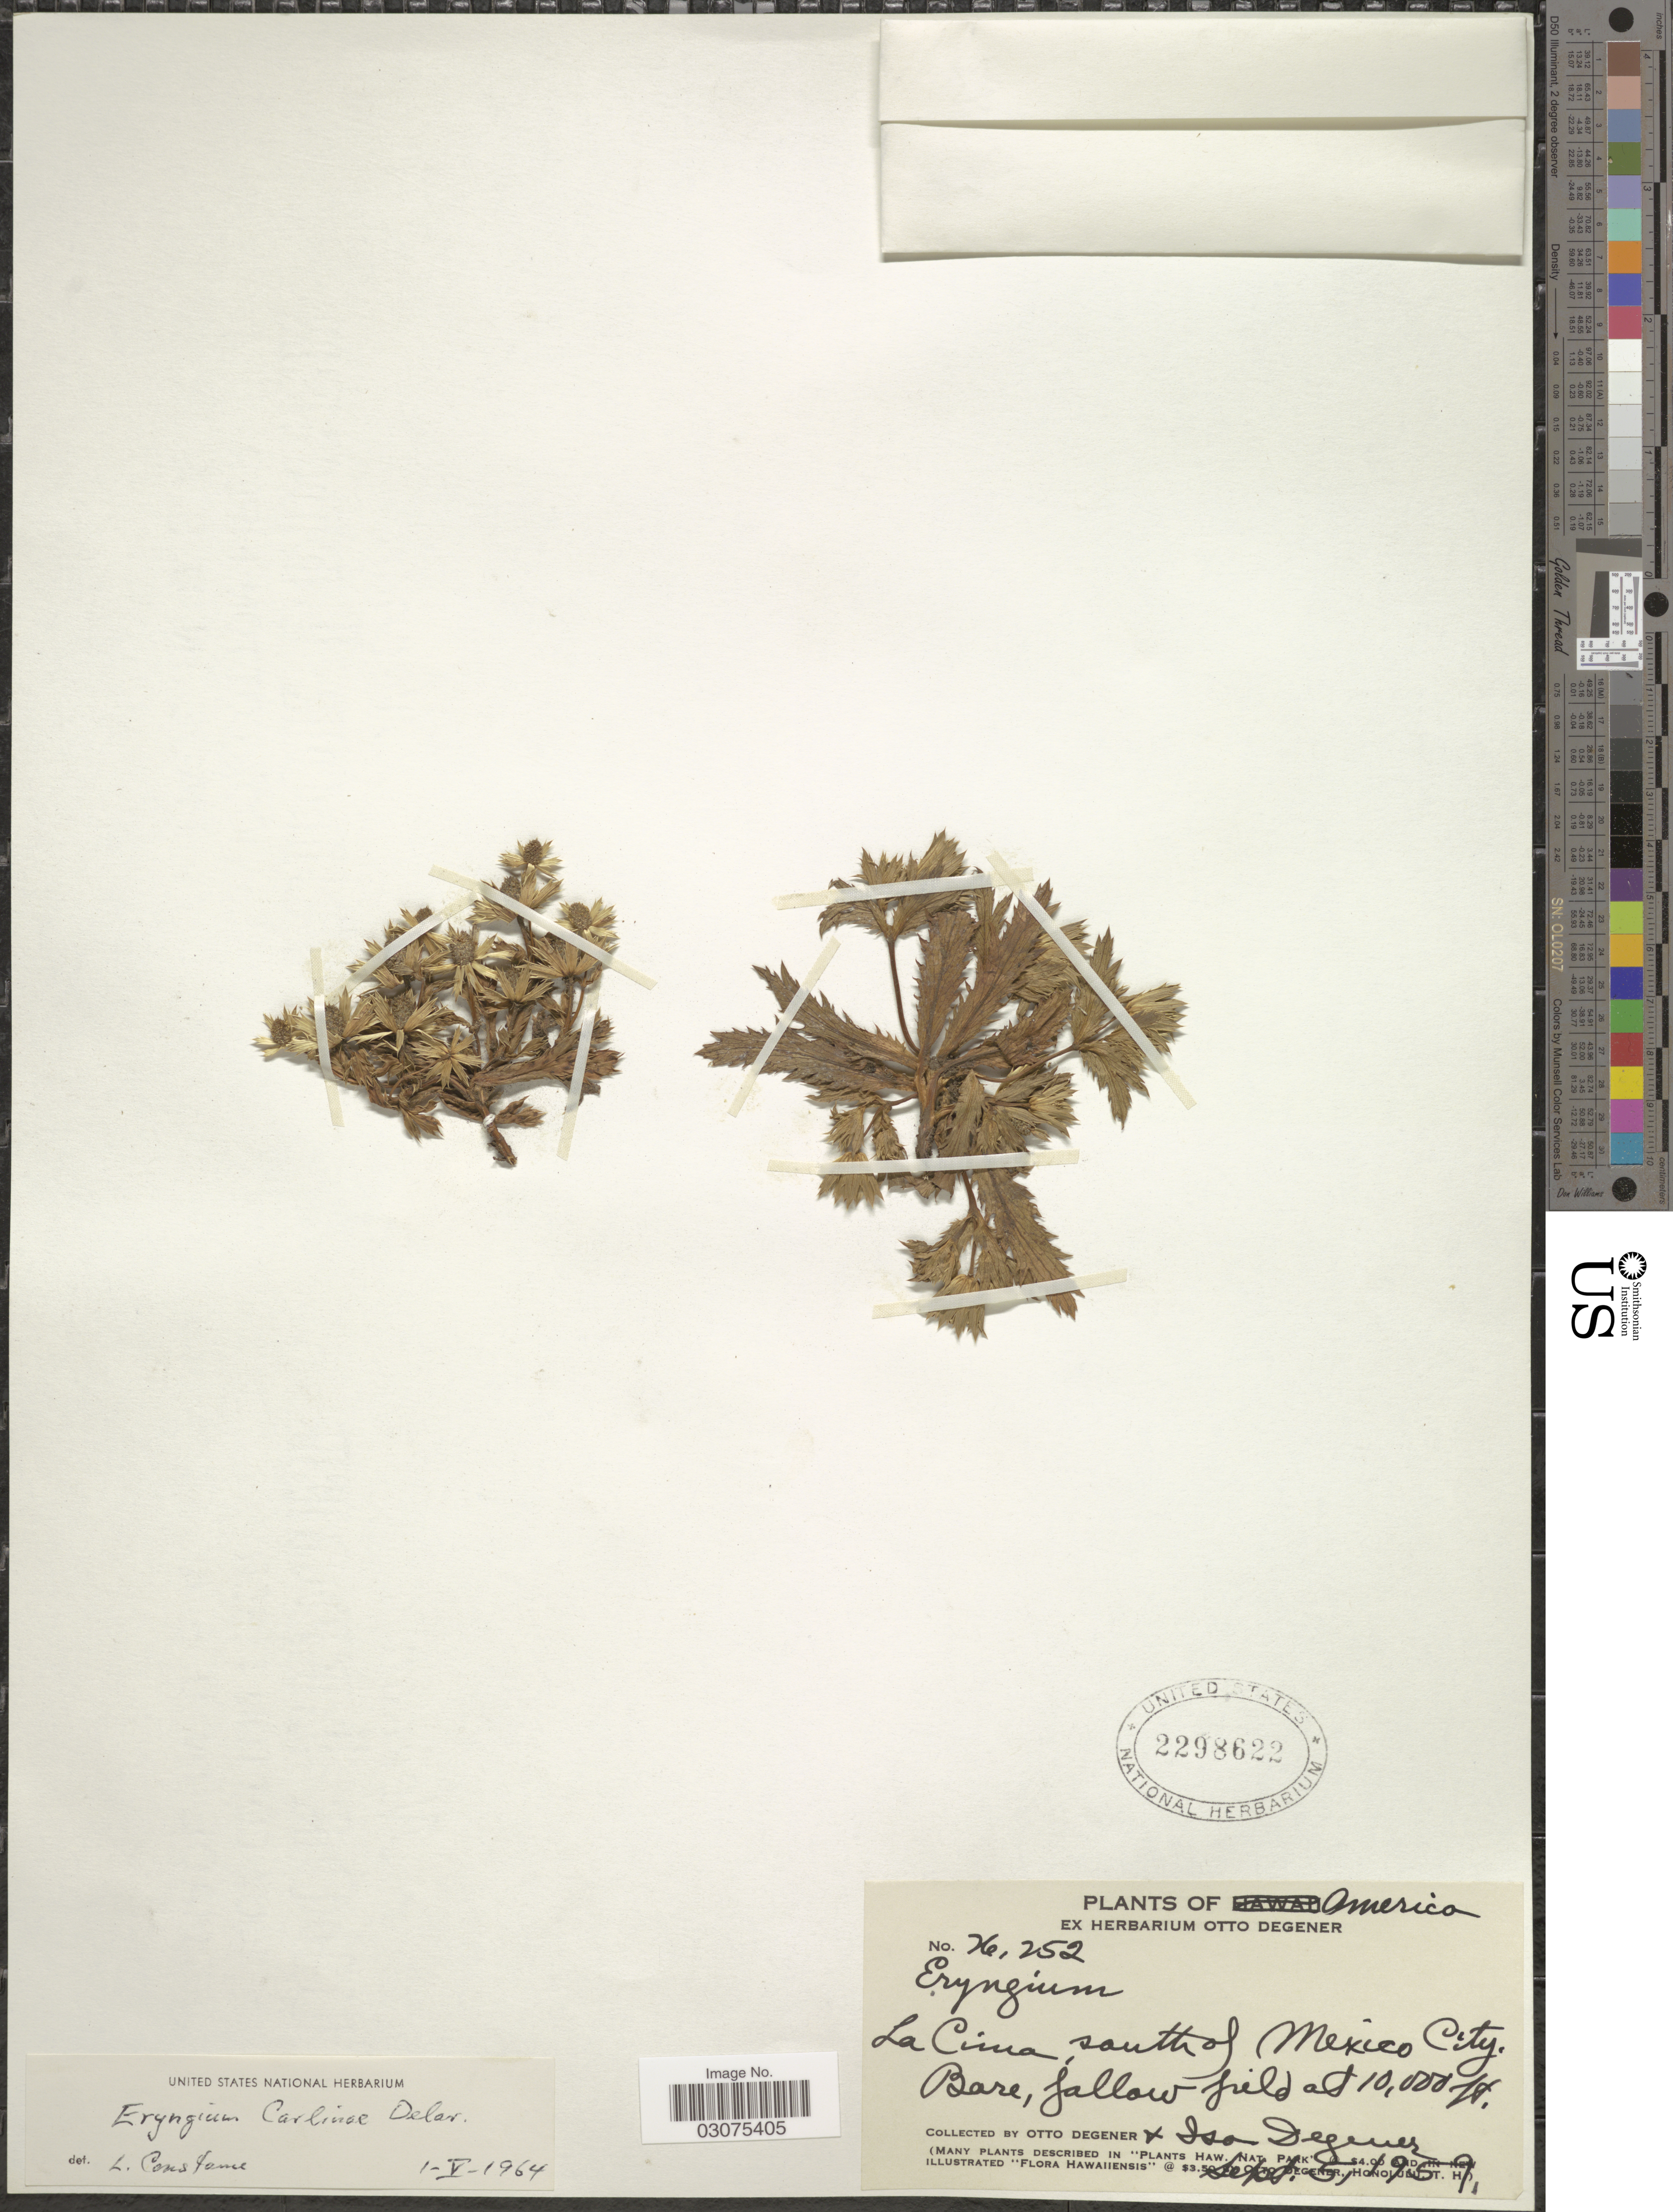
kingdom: Plantae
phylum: Tracheophyta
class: Magnoliopsida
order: Apiales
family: Apiaceae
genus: Eryngium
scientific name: Eryngium carlinae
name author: F. Delaroche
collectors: O. Degener & I. Degener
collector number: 252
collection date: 1959-09-05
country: Mexico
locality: La Cima, south of Mexico City. Bare, fallow field.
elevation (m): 3048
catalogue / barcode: US 2298622